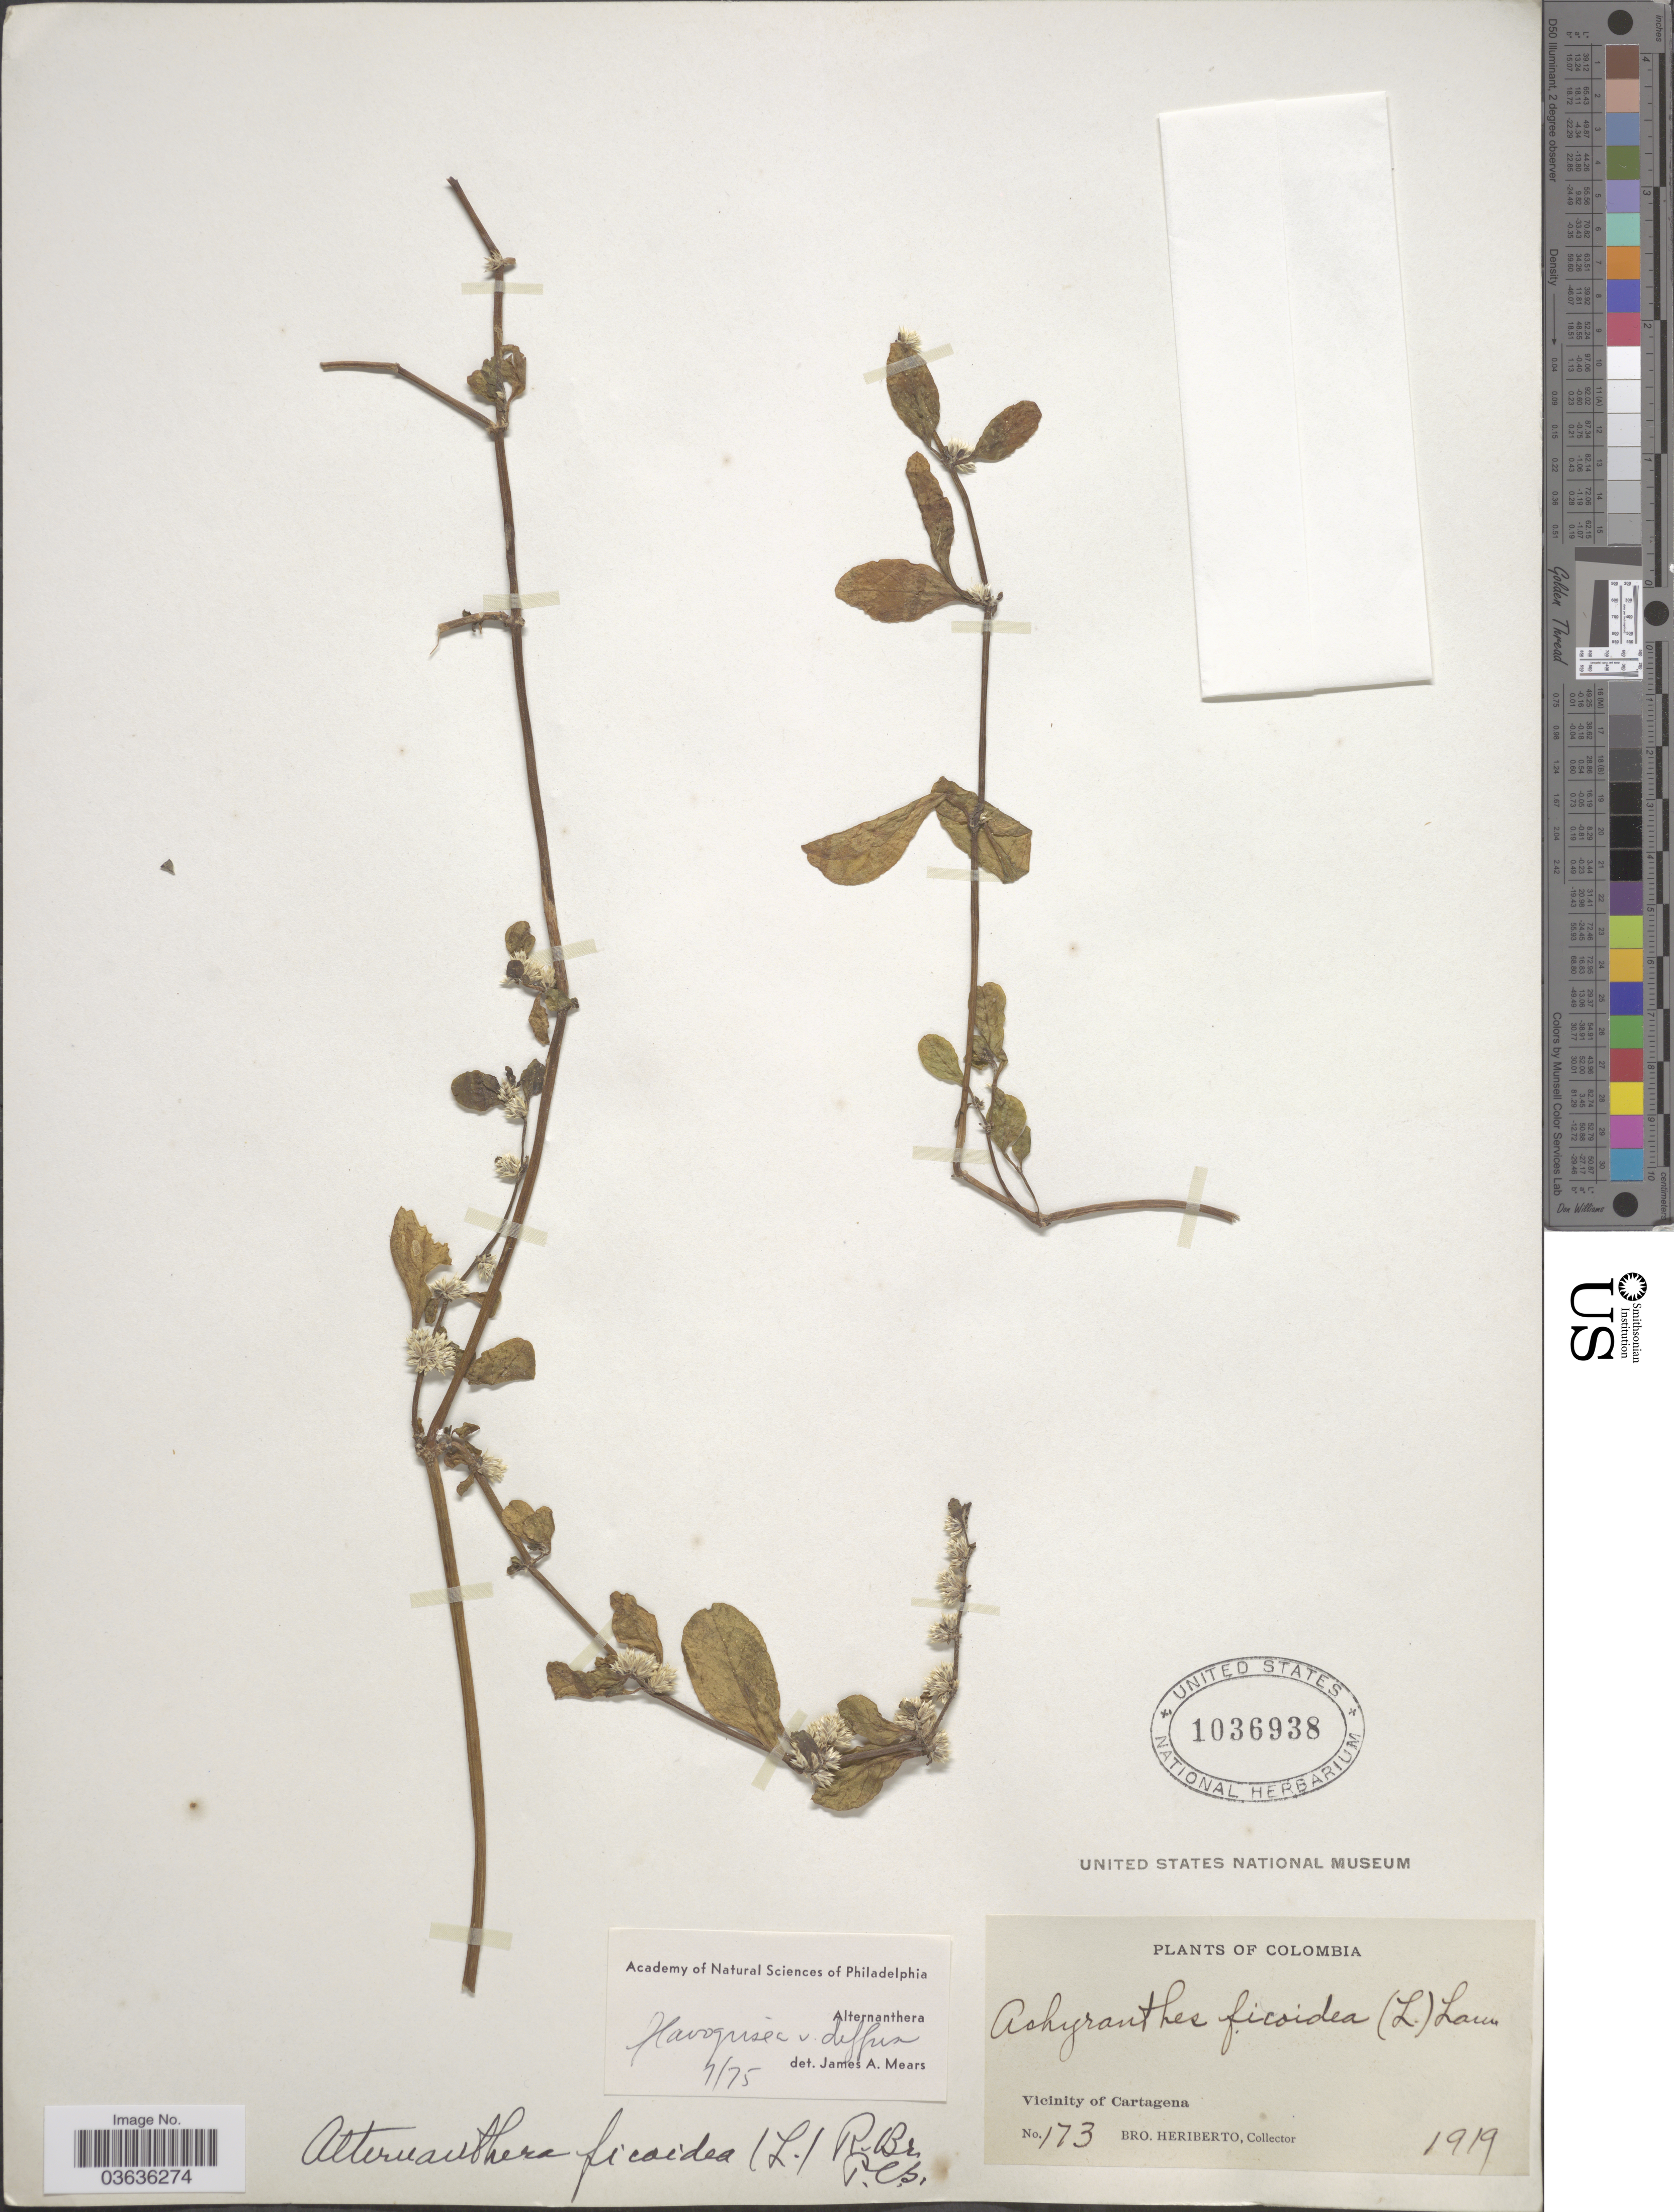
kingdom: Plantae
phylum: Tracheophyta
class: Magnoliopsida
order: Caryophyllales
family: Amaranthaceae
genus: Alternanthera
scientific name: Alternanthera flavogrisea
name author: Urb.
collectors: B. Heriberto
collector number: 173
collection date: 1919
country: Colombia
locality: Vicinity of Cartagena.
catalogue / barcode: US 1036938